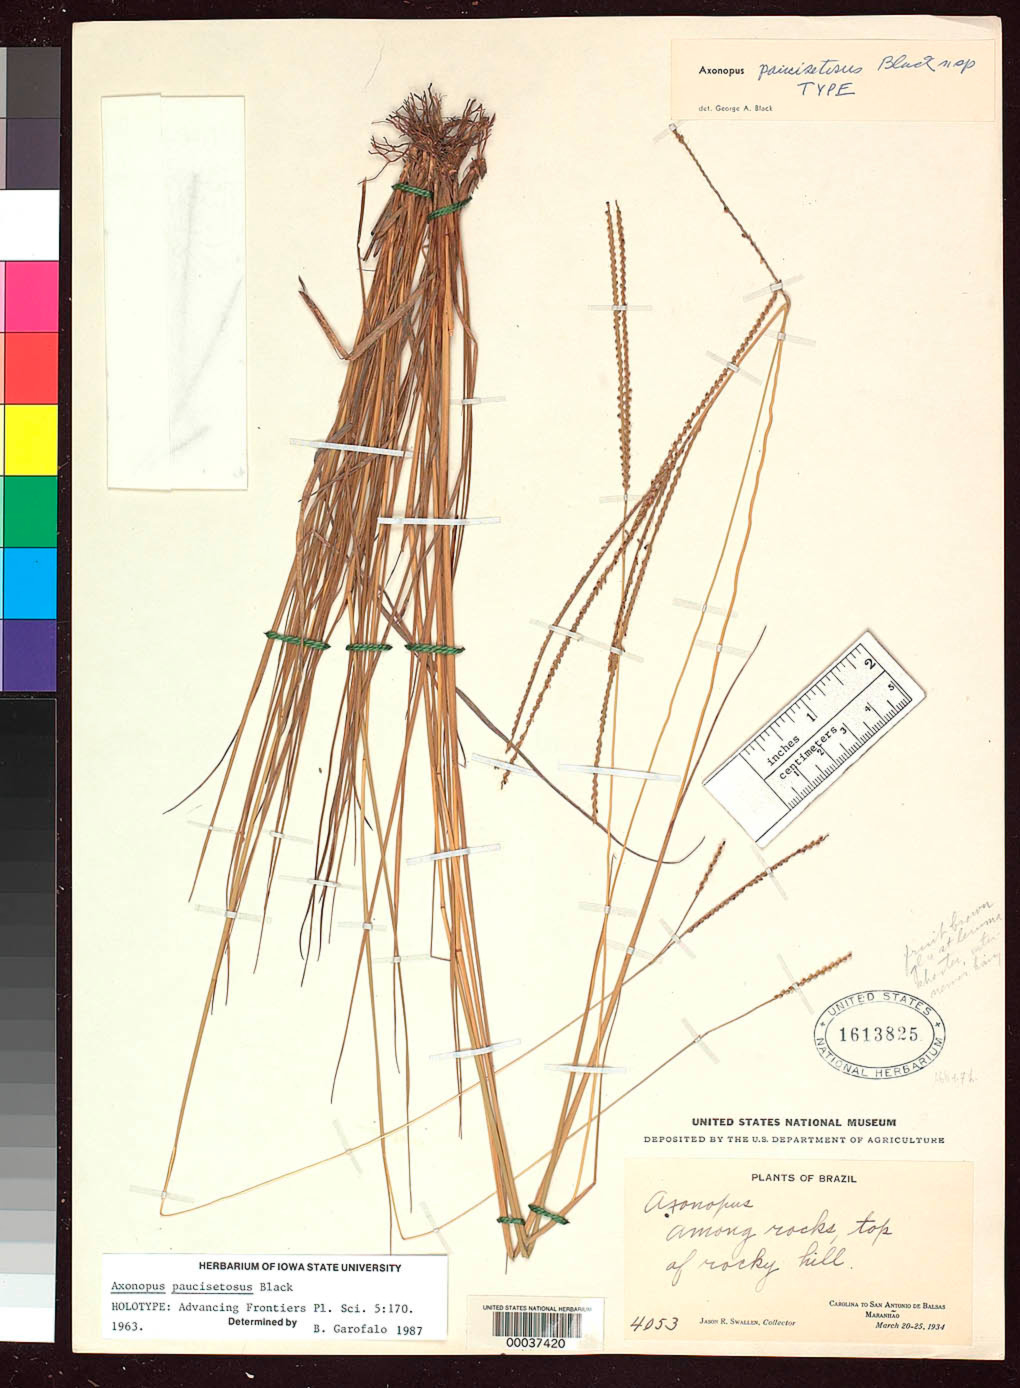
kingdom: Plantae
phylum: Tracheophyta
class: Liliopsida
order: Poales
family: Poaceae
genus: Axonopus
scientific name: Axonopus paucisetosus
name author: G.A. Black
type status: Holotype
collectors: J. R. Swallen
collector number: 4053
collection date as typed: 20 Mar 1934 to 25 Mar 1934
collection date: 1934-03-20/1934-03-25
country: Brazil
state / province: Maranhão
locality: Carolina to San Antonio de Balsas.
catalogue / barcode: US 1613825